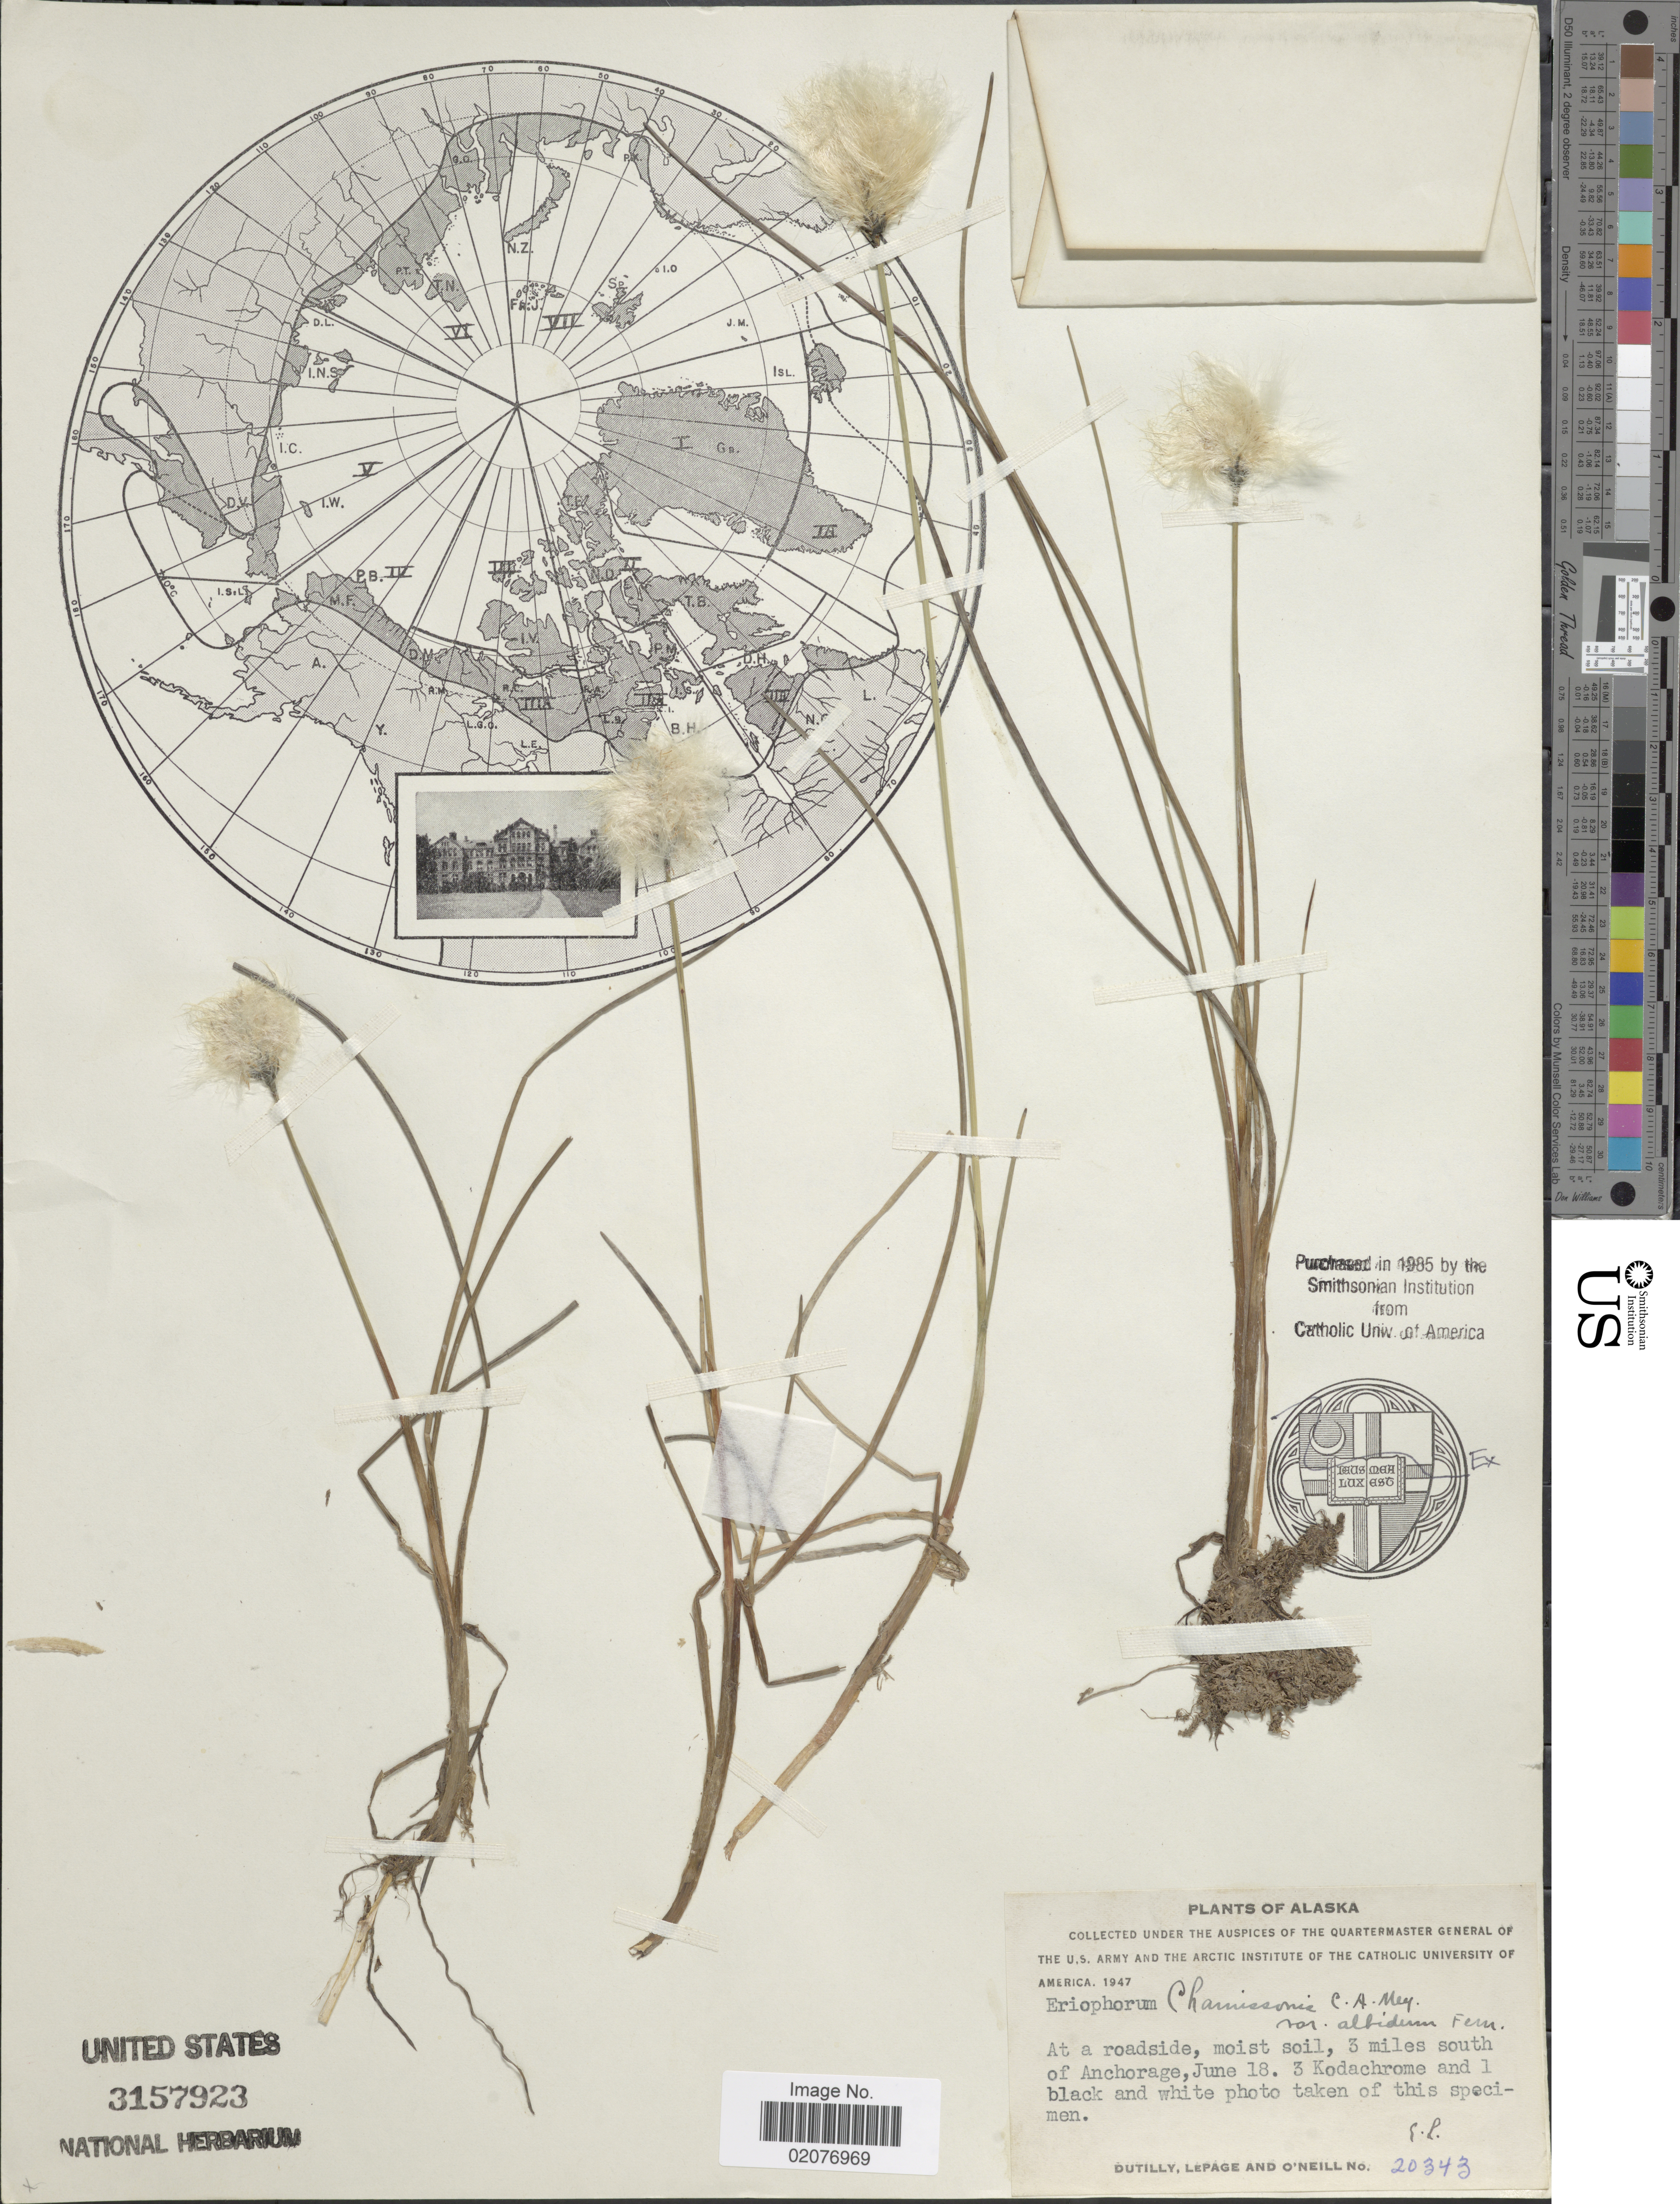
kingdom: Plantae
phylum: Tracheophyta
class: Liliopsida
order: Poales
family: Cyperaceae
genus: Eriophorum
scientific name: Eriophorum chamissonis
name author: C.A. Mey.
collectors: -. Dutilly, -. LePage & O' Neill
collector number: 20343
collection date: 1947-06-18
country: United States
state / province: Alaska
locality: At a roadside, moist soil, 3 miles south of Anchorage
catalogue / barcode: US 3157923